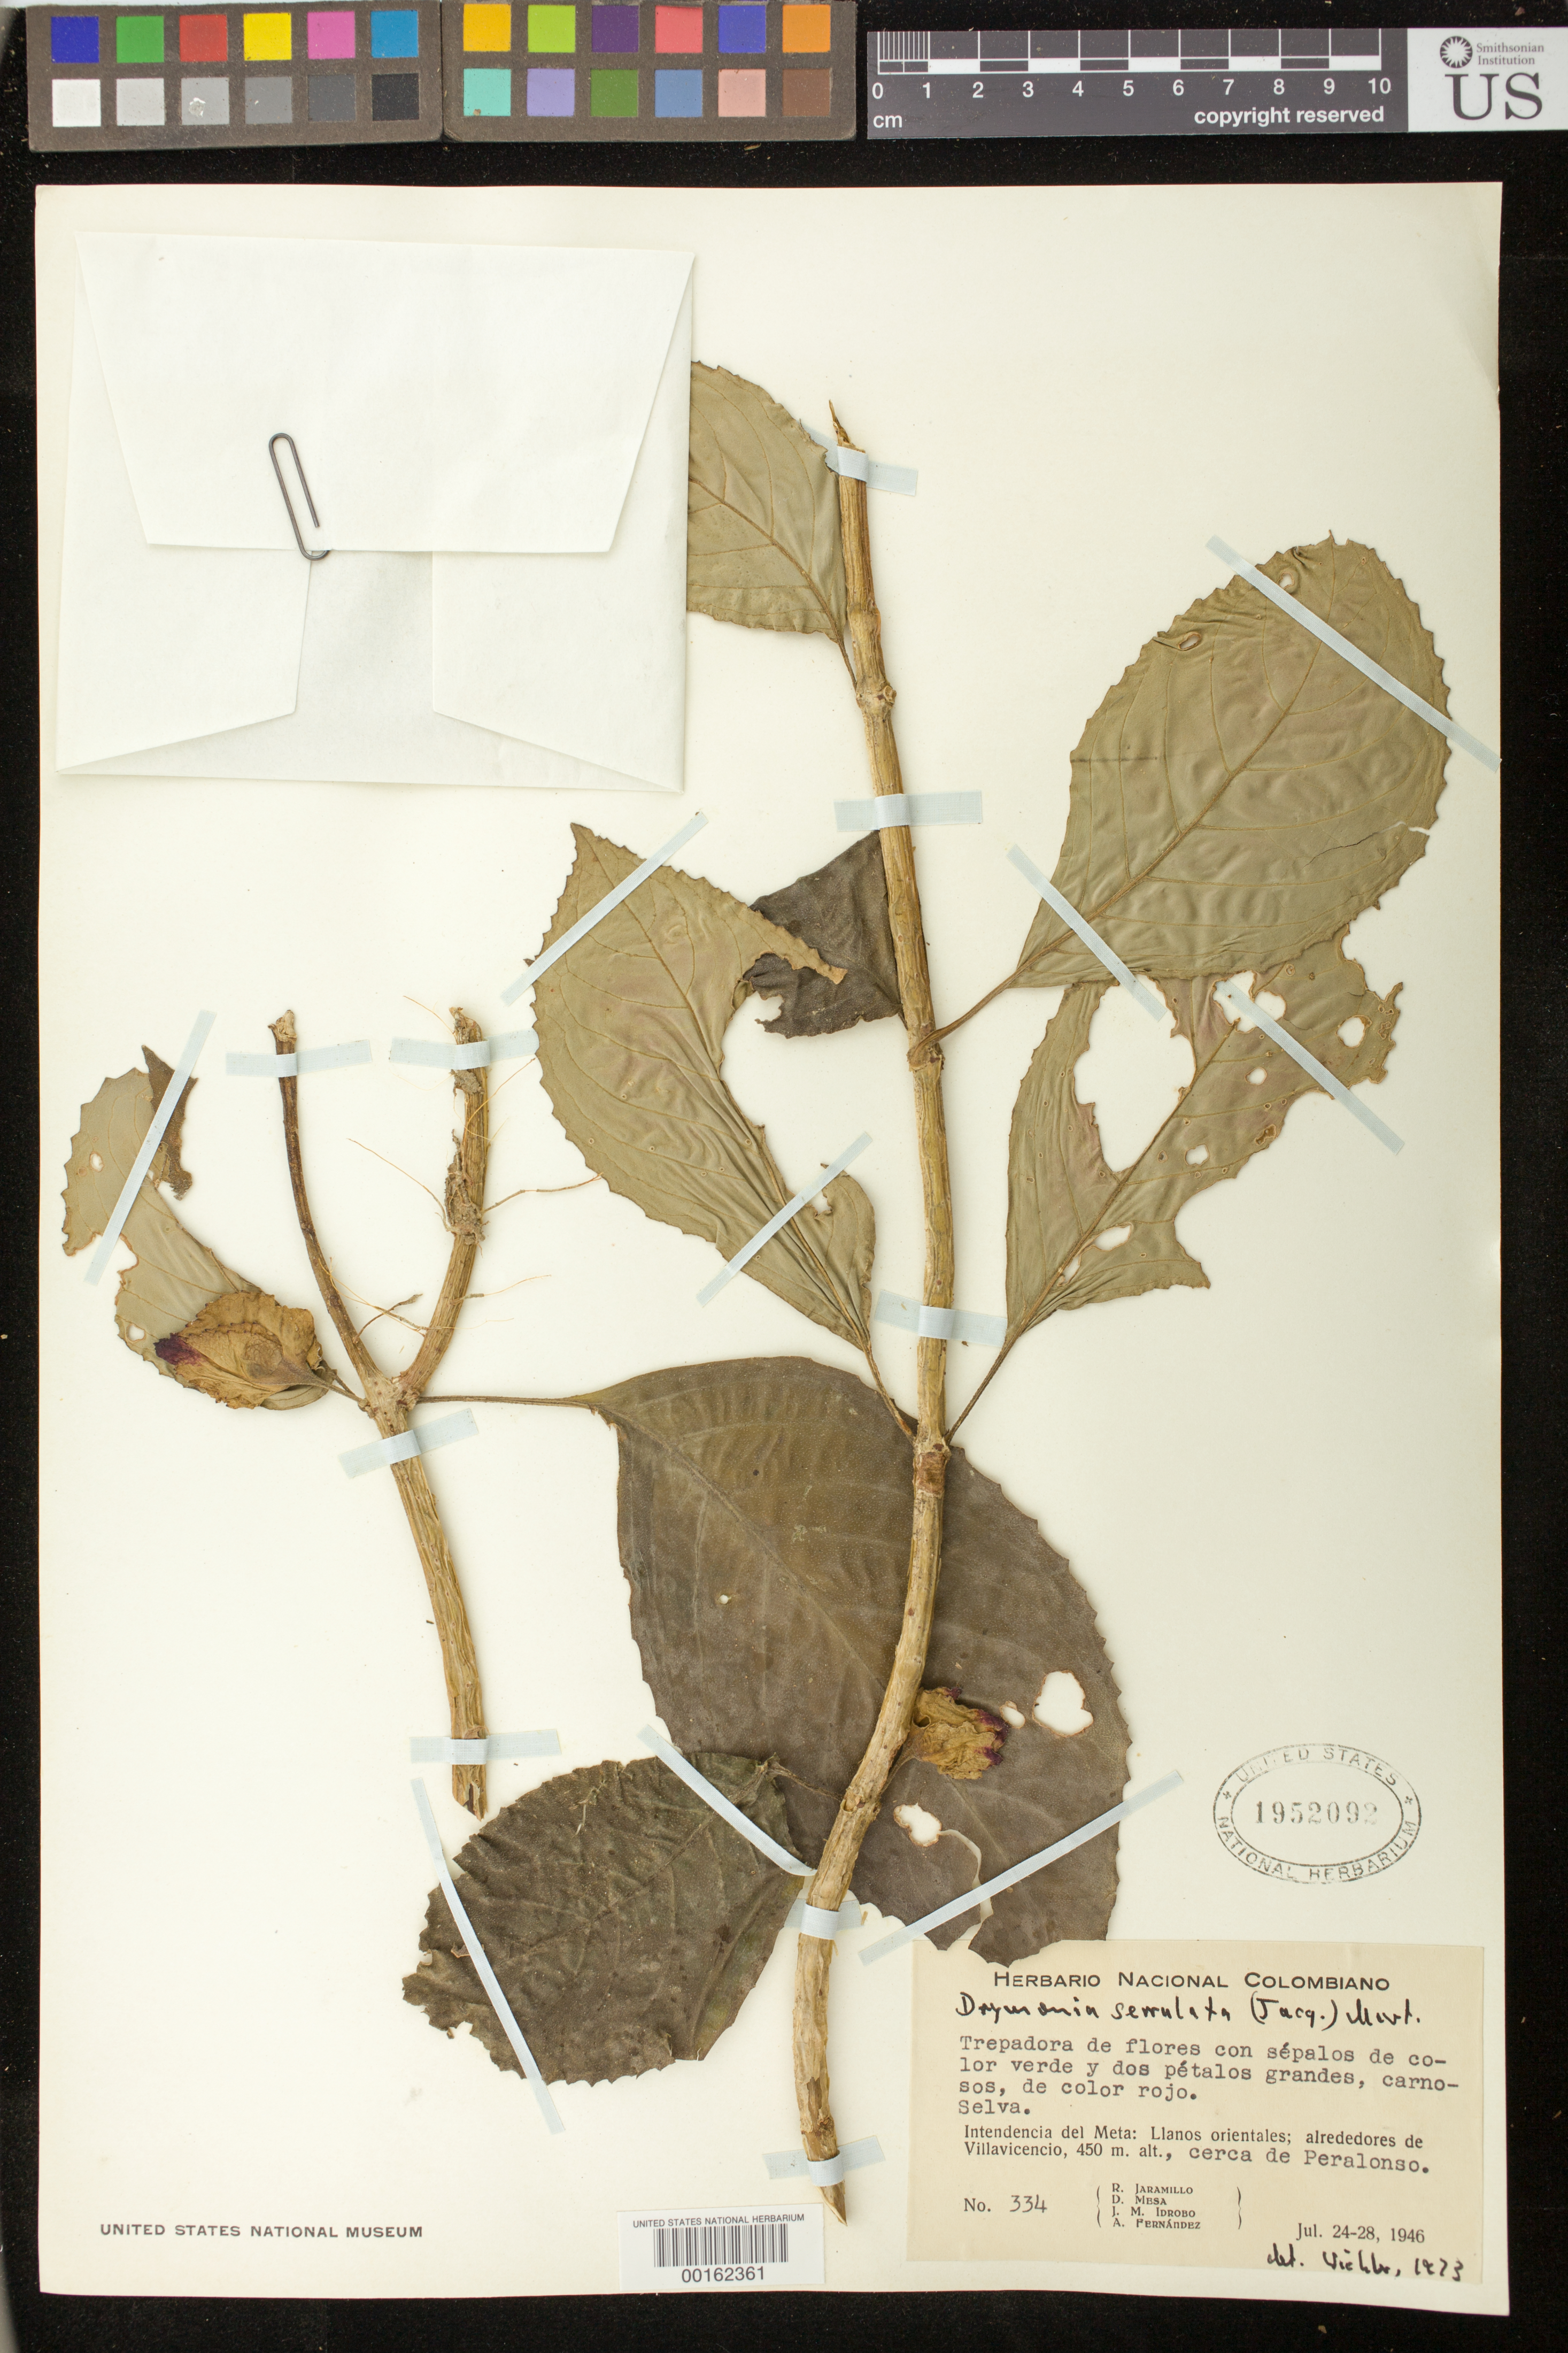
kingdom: Plantae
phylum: Tracheophyta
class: Magnoliopsida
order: Lamiales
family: Gesneriaceae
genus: Drymonia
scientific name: Drymonia serrulata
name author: (Jacq.) Mart.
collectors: R. Jaramillo M. & et al.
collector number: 334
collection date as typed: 24-28 Jul 1946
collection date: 1946-07-24/1946-07-28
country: Colombia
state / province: Meta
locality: Eastern 'Llanos', environs of Villavicencio, near Peralonso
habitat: Forest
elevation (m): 450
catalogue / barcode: US 1952092